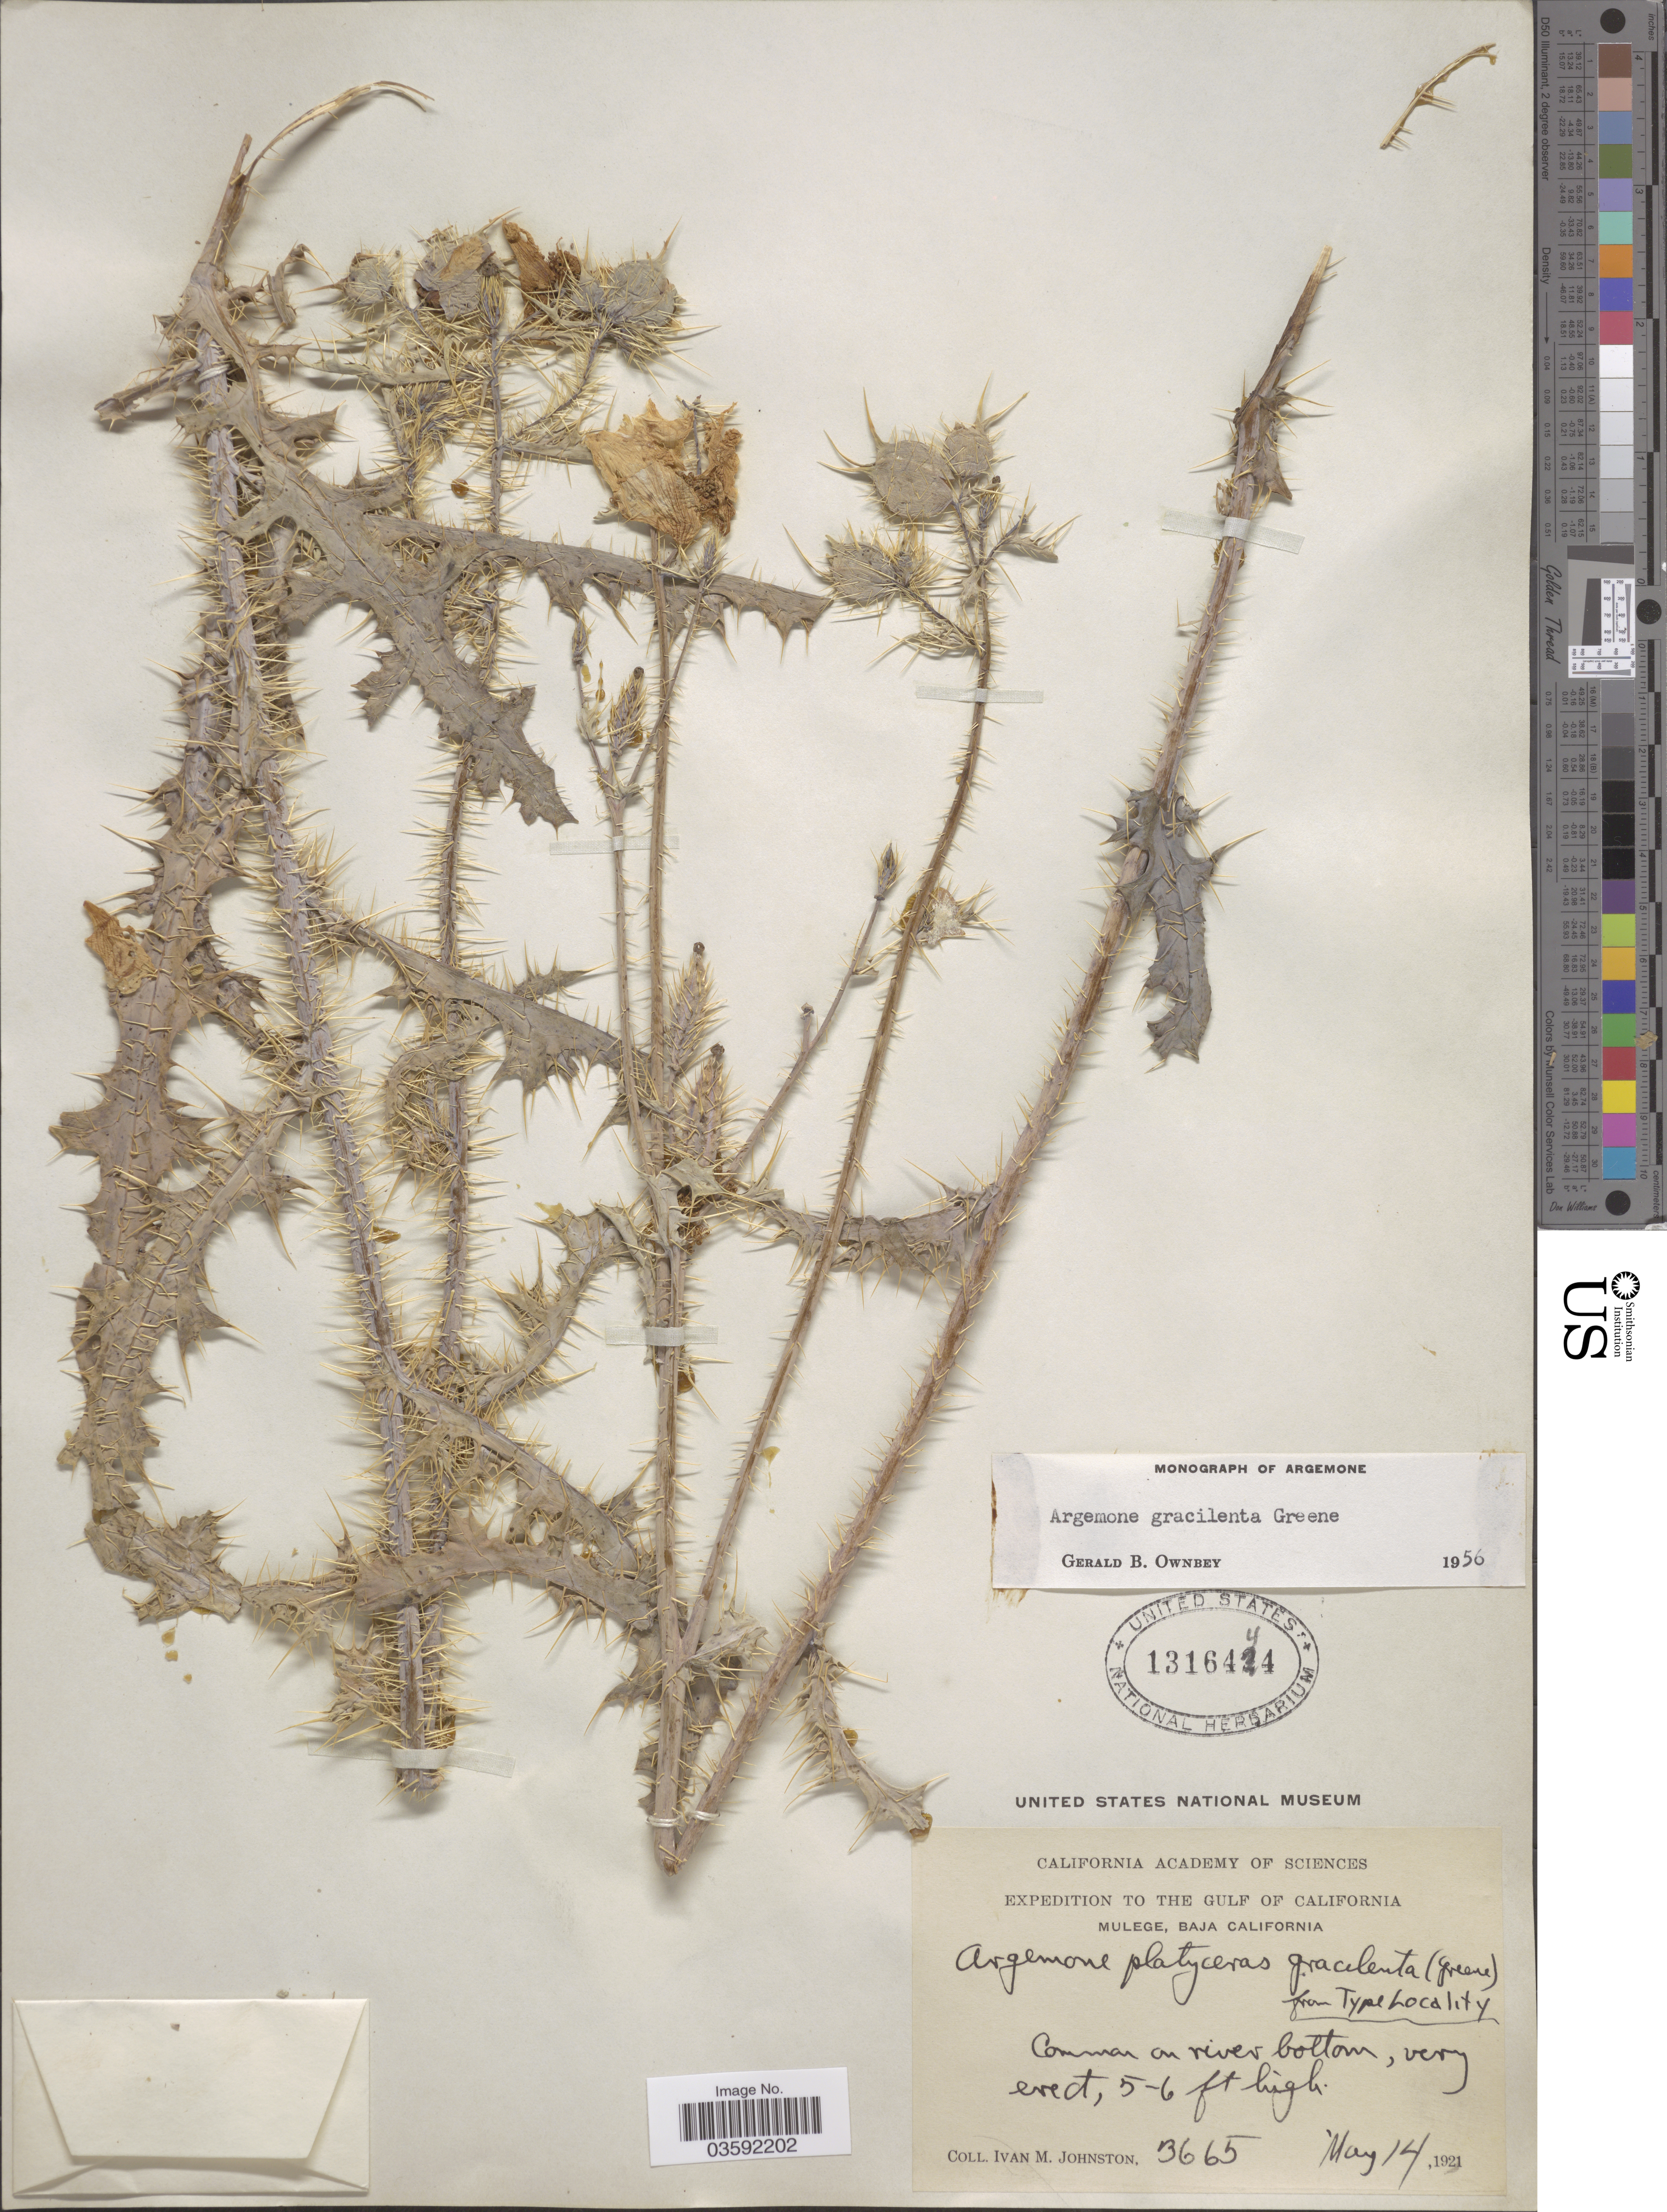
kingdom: Plantae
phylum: Tracheophyta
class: Magnoliopsida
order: Ranunculales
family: Papaveraceae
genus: Argemone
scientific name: Argemone gracilenta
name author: Greene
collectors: I.M. Johnston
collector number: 3665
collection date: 1921-05-14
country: Mexico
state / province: Baja California Sur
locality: The Gulf of California. Mulege.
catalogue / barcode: US 1316444